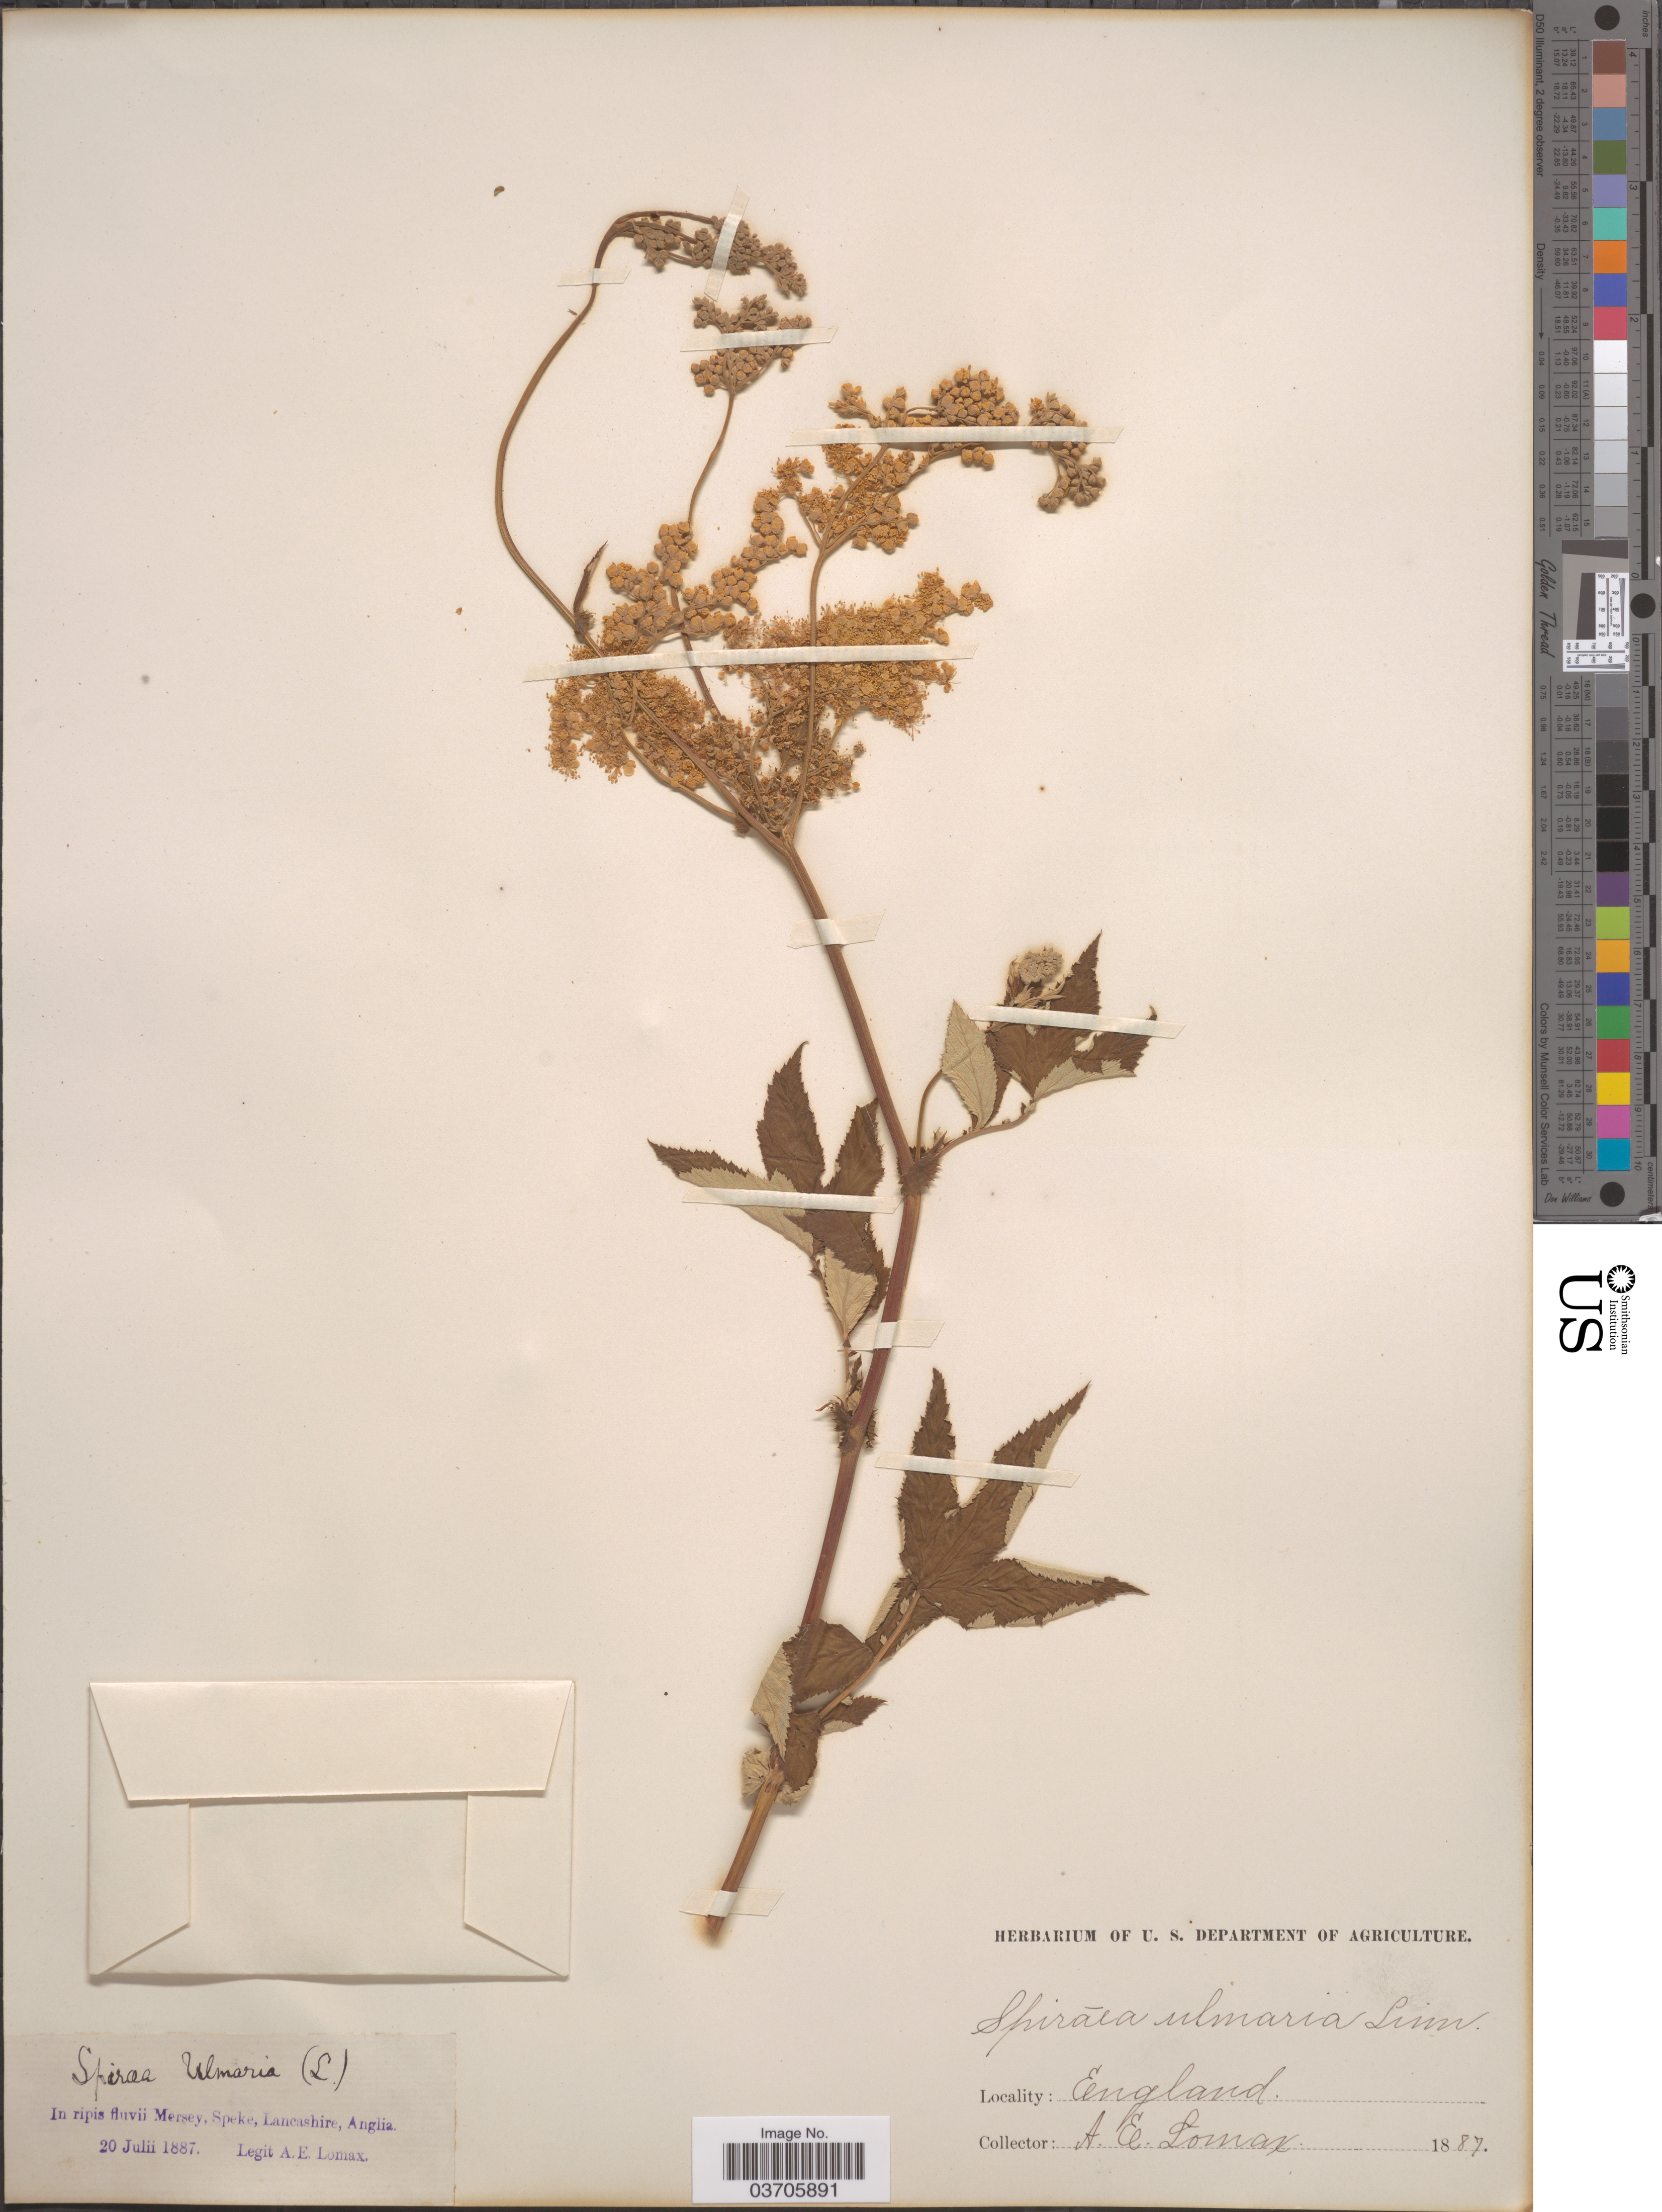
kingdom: Plantae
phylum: Tracheophyta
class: Magnoliopsida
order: Rosales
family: Rosaceae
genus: Filipendula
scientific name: Filipendula ulmaria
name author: (L.) Maxim.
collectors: A. Lomax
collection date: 1887-07-20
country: United Kingdom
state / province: England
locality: In ripis fluvii Mersey, Speke, Lancashire, Anglia.